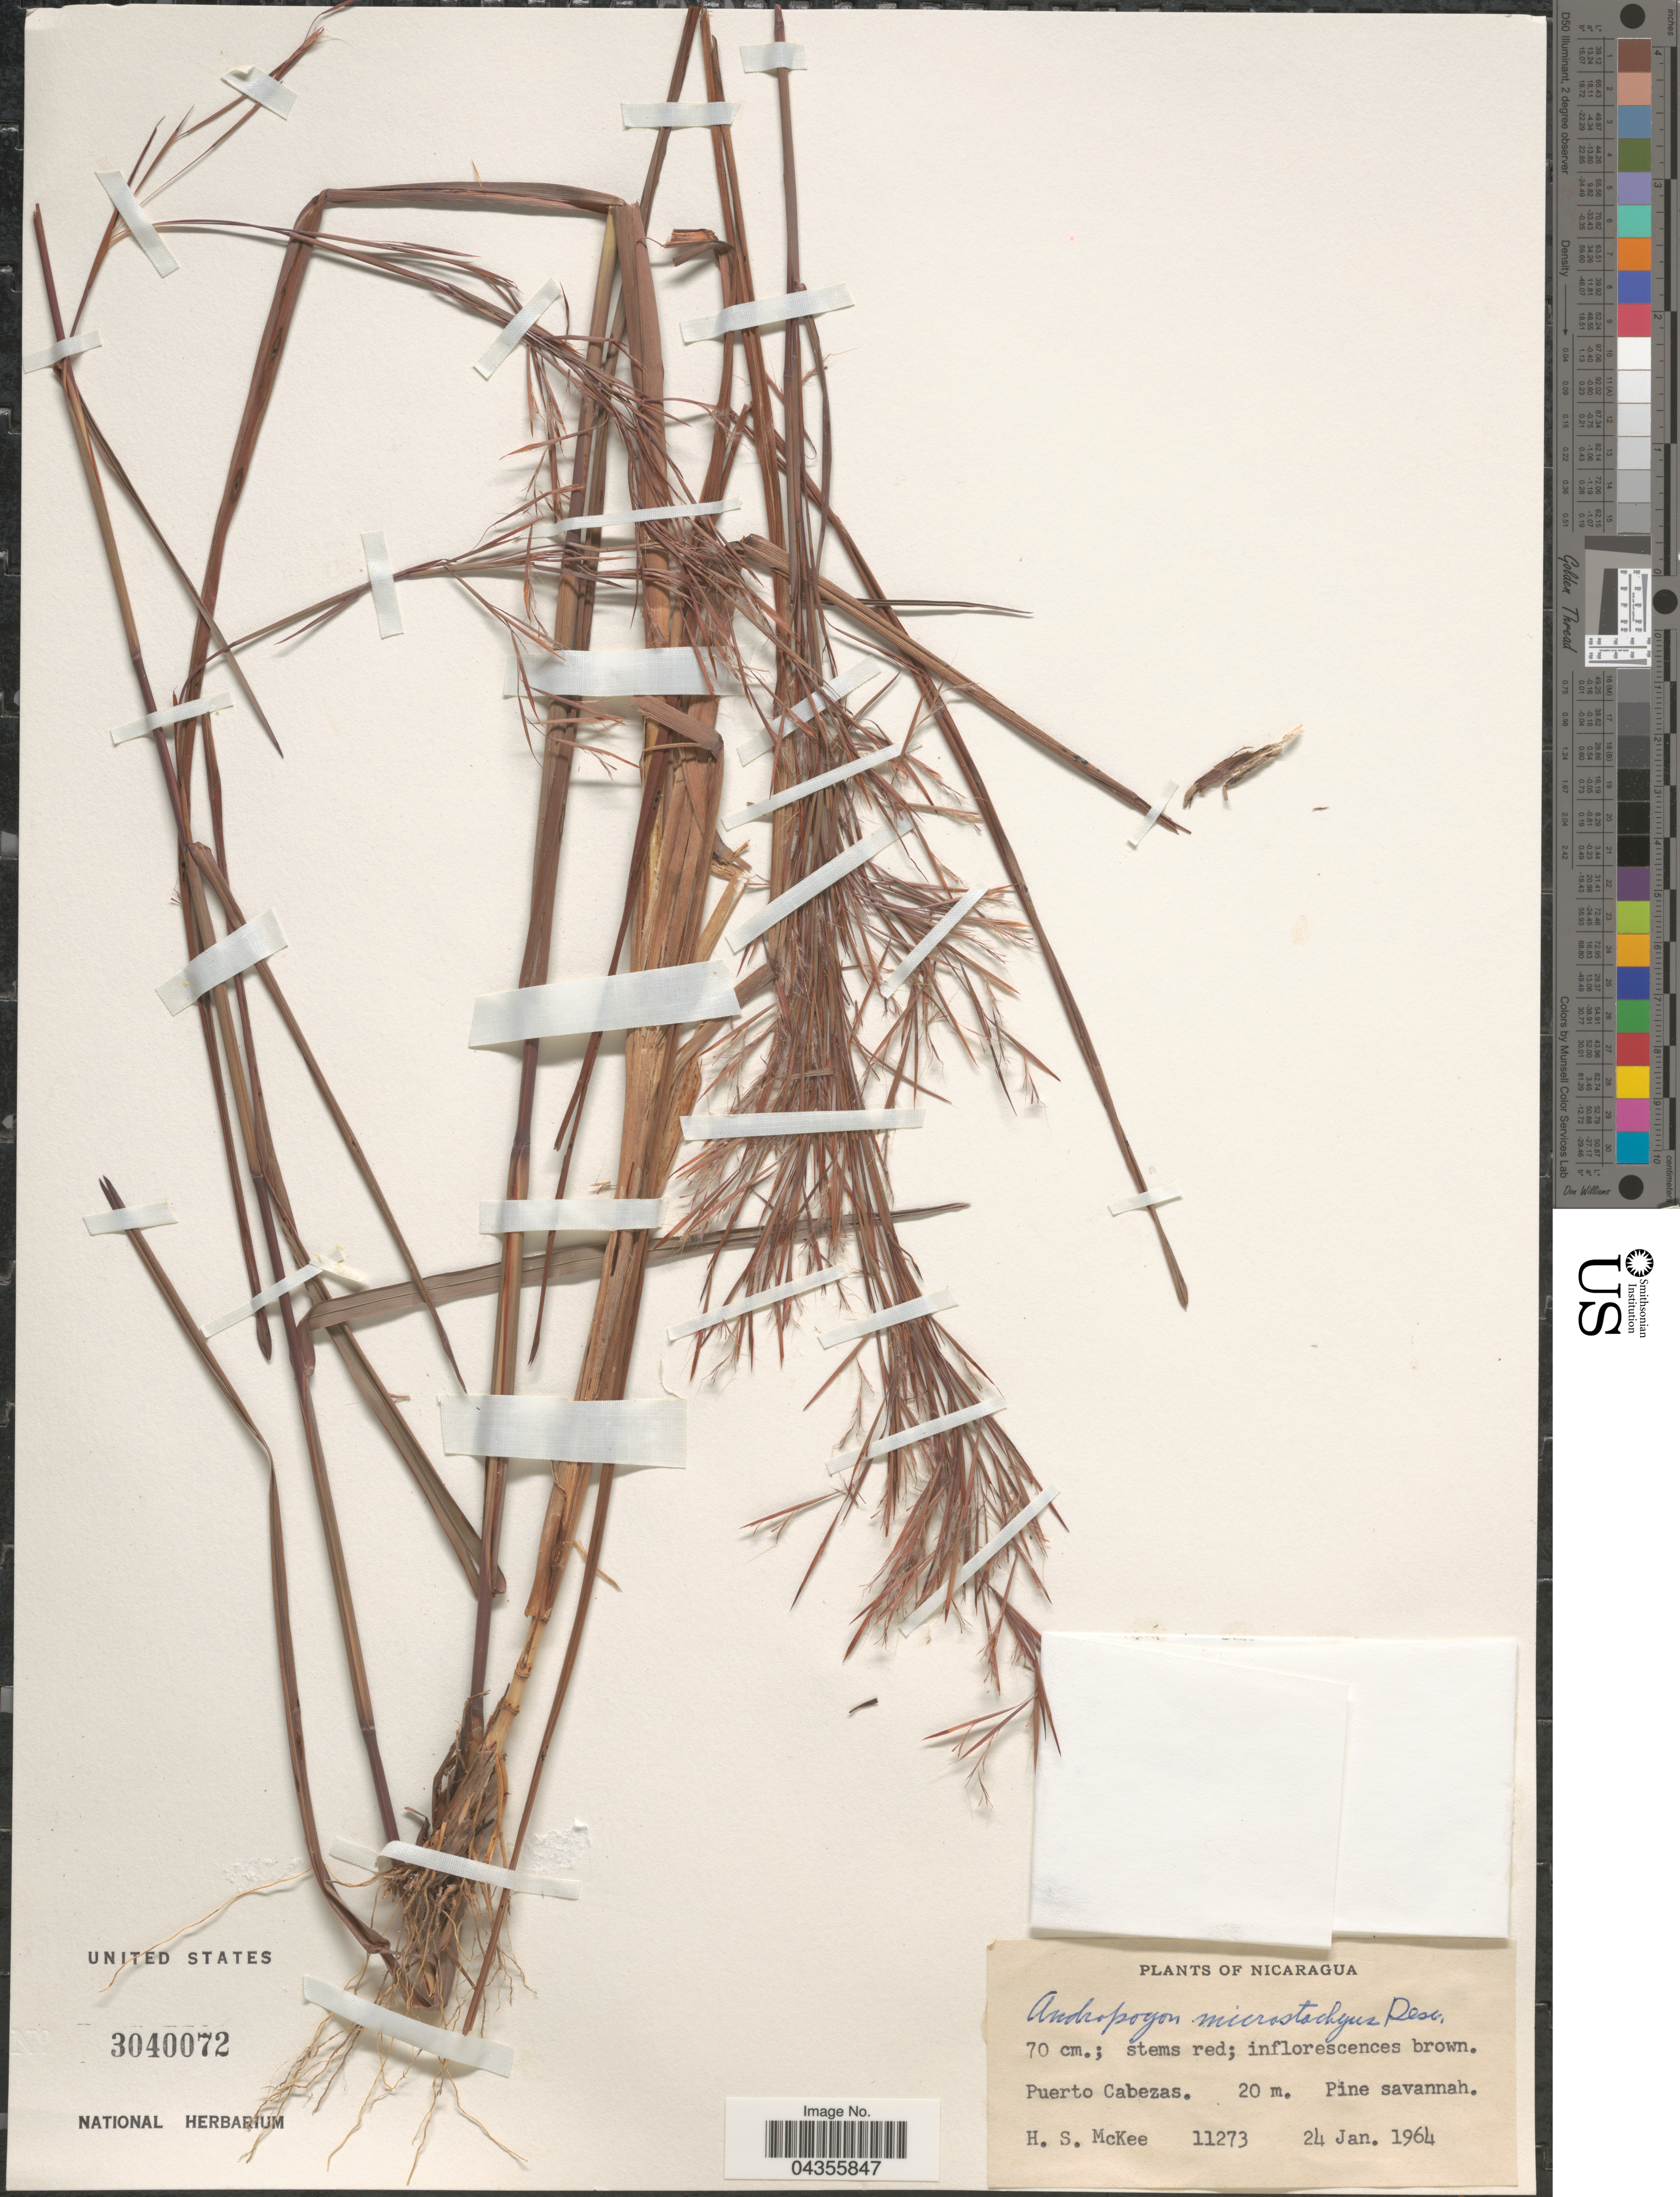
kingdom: Plantae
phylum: Tracheophyta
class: Liliopsida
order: Poales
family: Poaceae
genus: Schizachyrium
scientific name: Schizachyrium microstachyum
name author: (Desv. ex Ham.) Roseng. et al.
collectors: H. S. McKee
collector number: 11273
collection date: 1964-01-24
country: Nicaragua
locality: Puerto Cabezas.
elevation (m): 20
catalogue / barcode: US 3040072